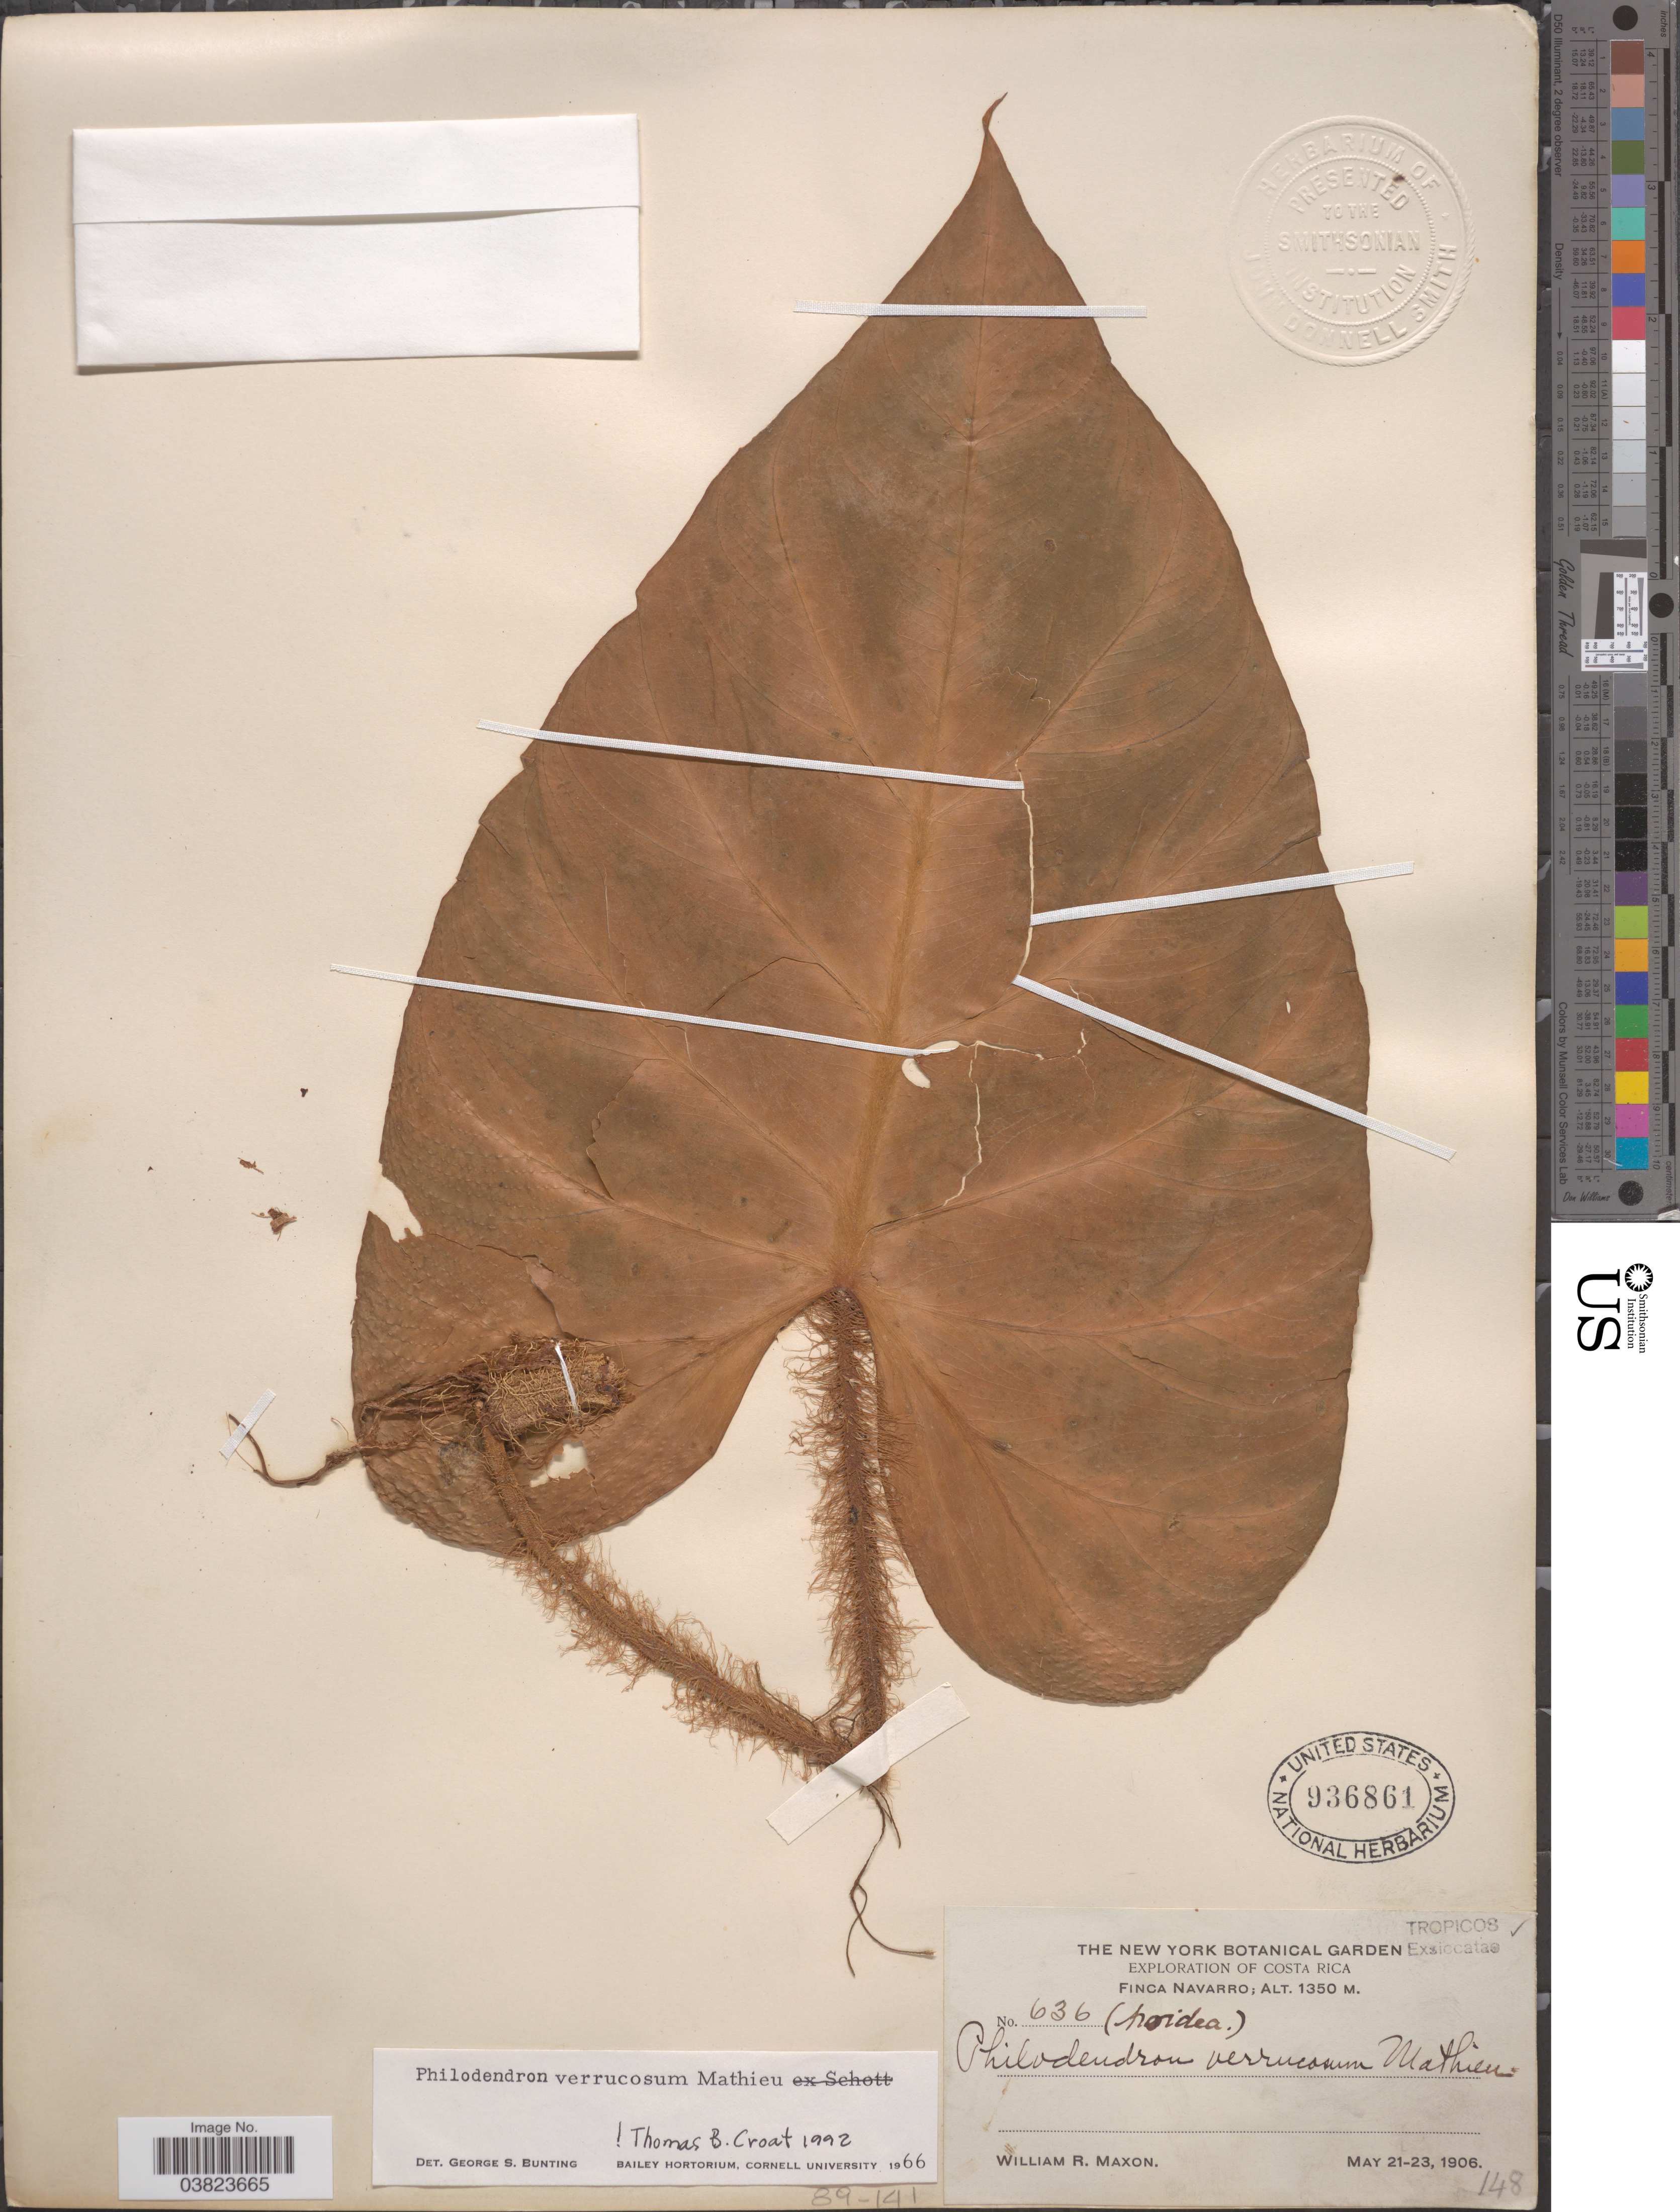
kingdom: Plantae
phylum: Tracheophyta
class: Liliopsida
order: Alismatales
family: Araceae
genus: Philodendron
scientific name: Philodendron verrucosum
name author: L. Mathieu ex Schott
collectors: W. R. Maxon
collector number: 636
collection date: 1906-05-21/1906-05-23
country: Costa Rica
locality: Finca Navarro.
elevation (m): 1350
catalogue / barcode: US 936861